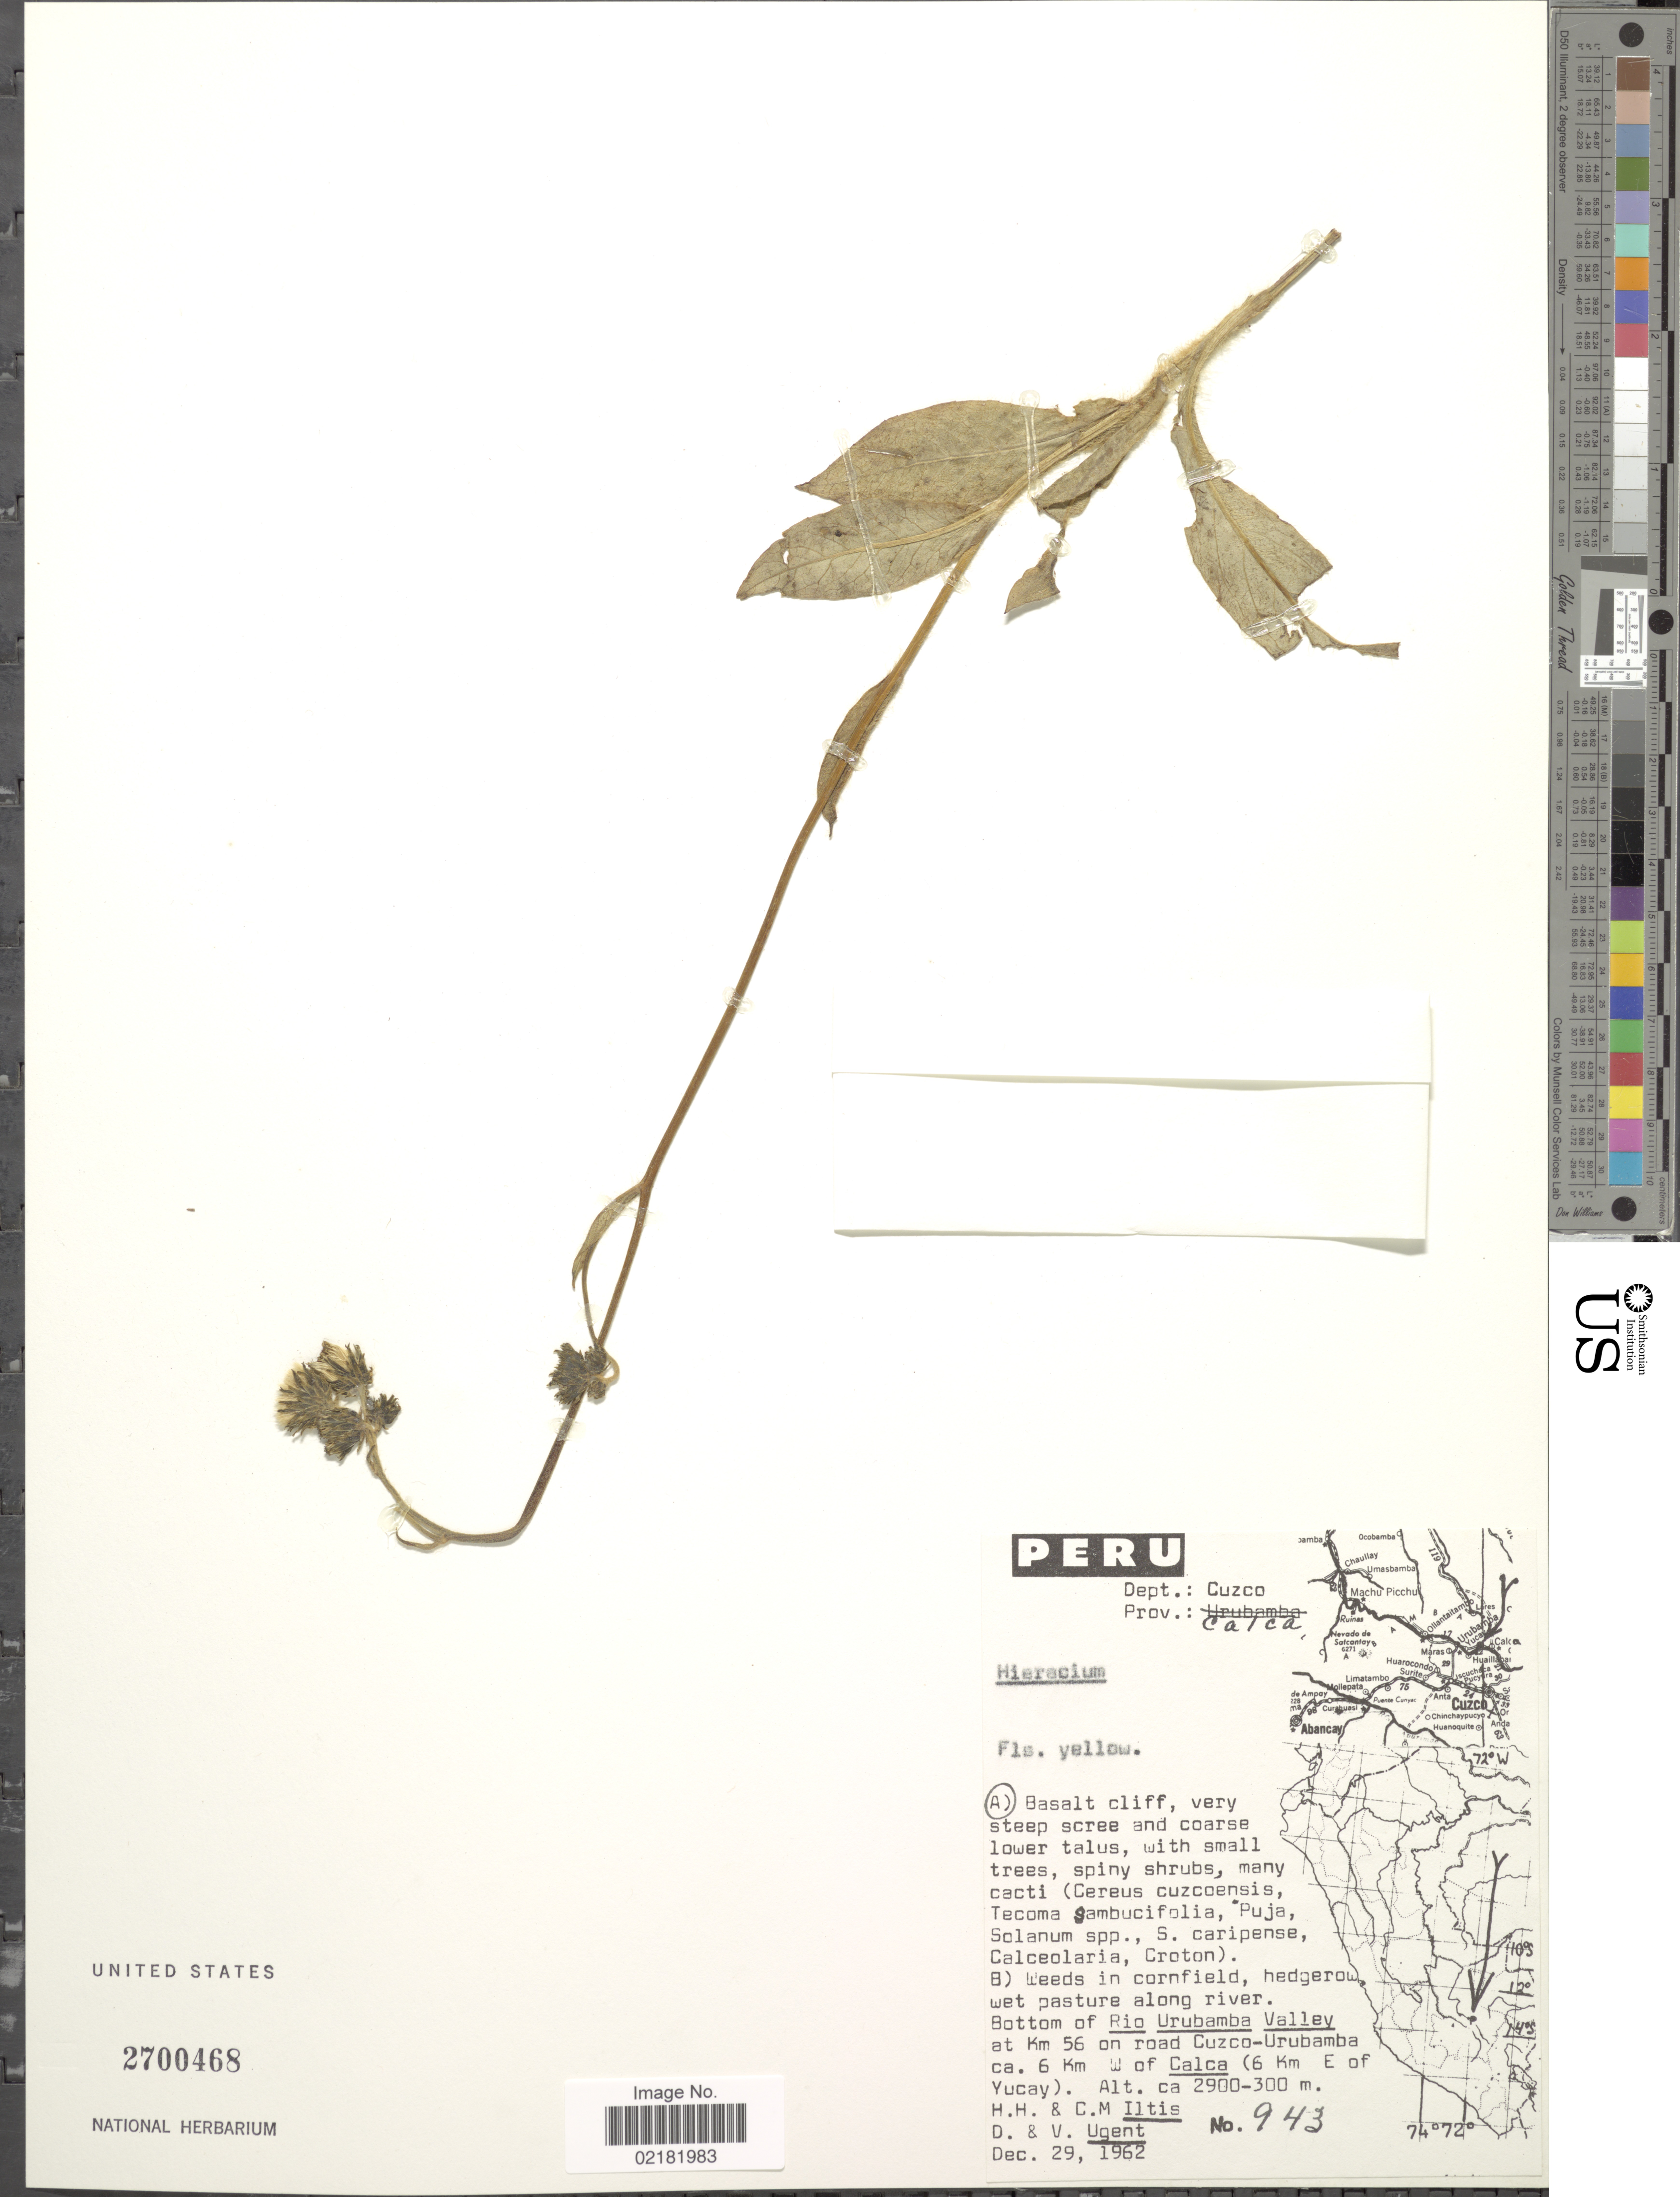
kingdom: Plantae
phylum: Tracheophyta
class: Magnoliopsida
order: Asterales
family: Asteraceae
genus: Hieracium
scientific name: Hieracium repandulare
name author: Druce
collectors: H. H. Iltis, C. M Iltis, D. Ugent & V. Ugent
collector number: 943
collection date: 1962-12-29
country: Peru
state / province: Cusco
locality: Prov.: Calca, bottom of Rio Urubamba Valley at Km 56 on road Cuzco-Urubamba ca. 6 Km W of Calca (6Km E of Yucay).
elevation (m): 300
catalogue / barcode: US 2700468